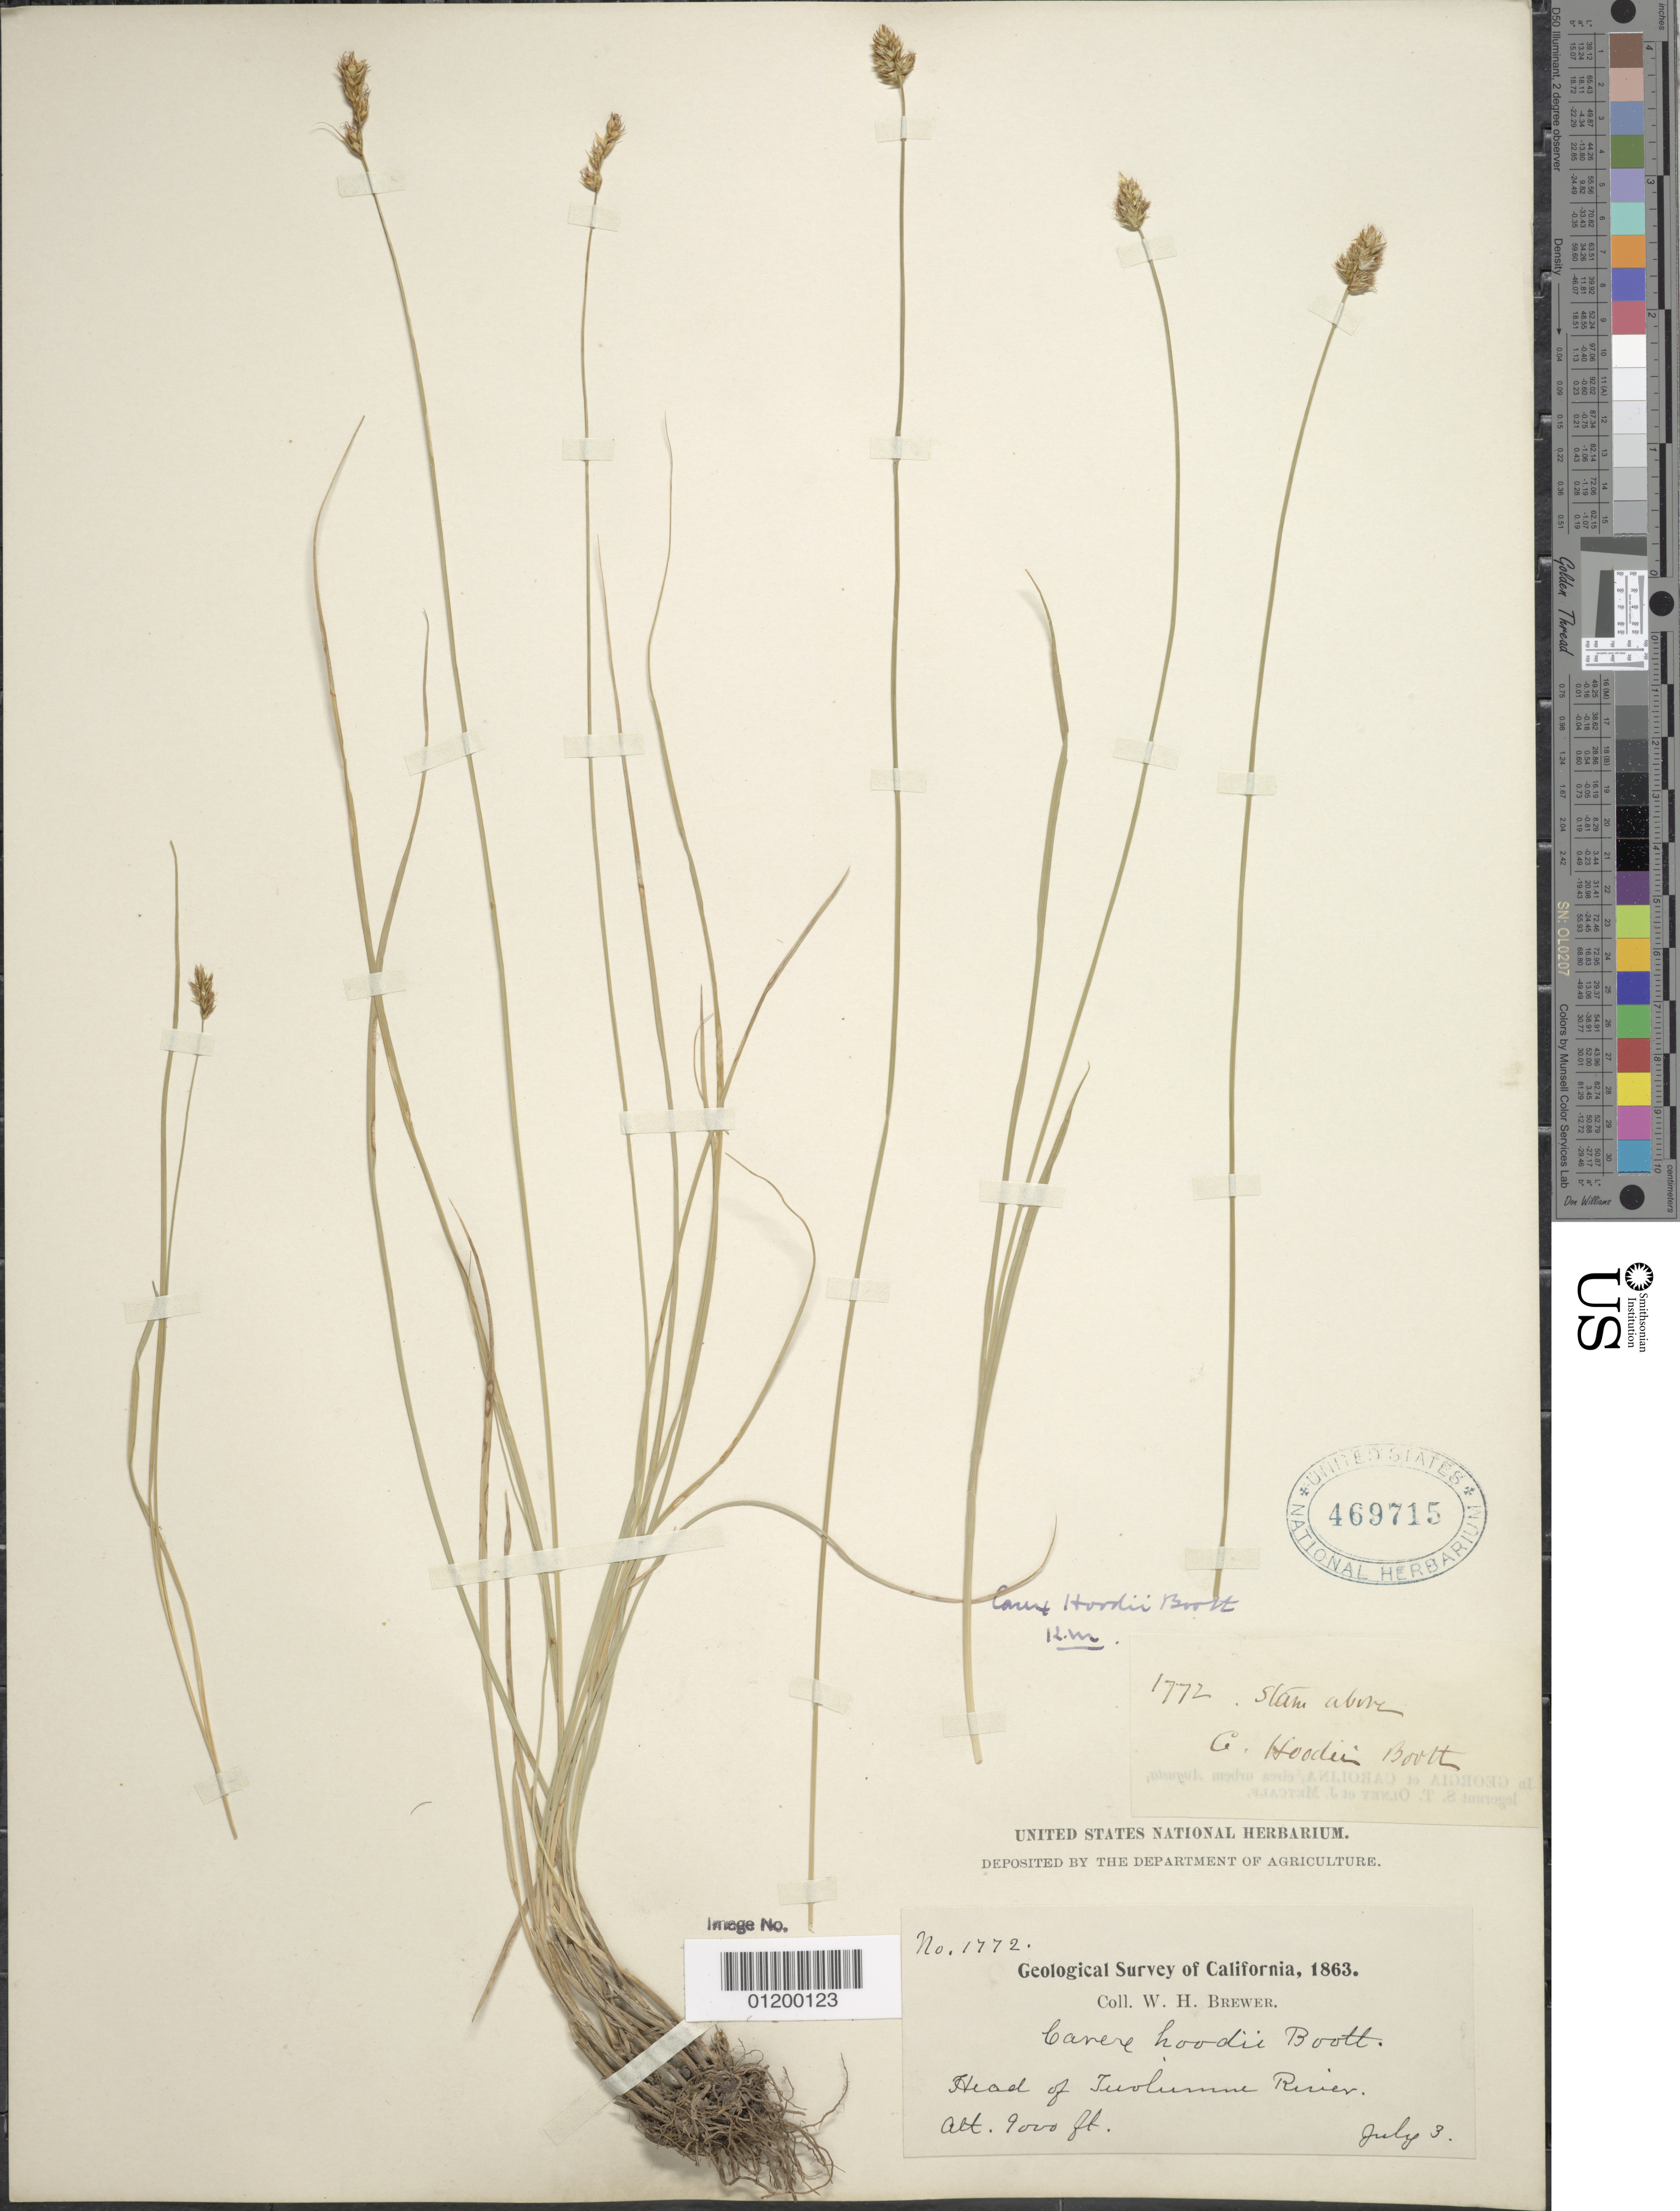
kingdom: Plantae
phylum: Tracheophyta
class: Liliopsida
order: Poales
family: Cyperaceae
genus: Carex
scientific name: Carex hoodii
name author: Boott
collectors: W. H. Brewer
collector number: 1772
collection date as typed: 03 Jul 1863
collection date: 1863-07-03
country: United States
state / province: California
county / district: Tuolumne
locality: Head of Tuolumne River.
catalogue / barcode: US 469715